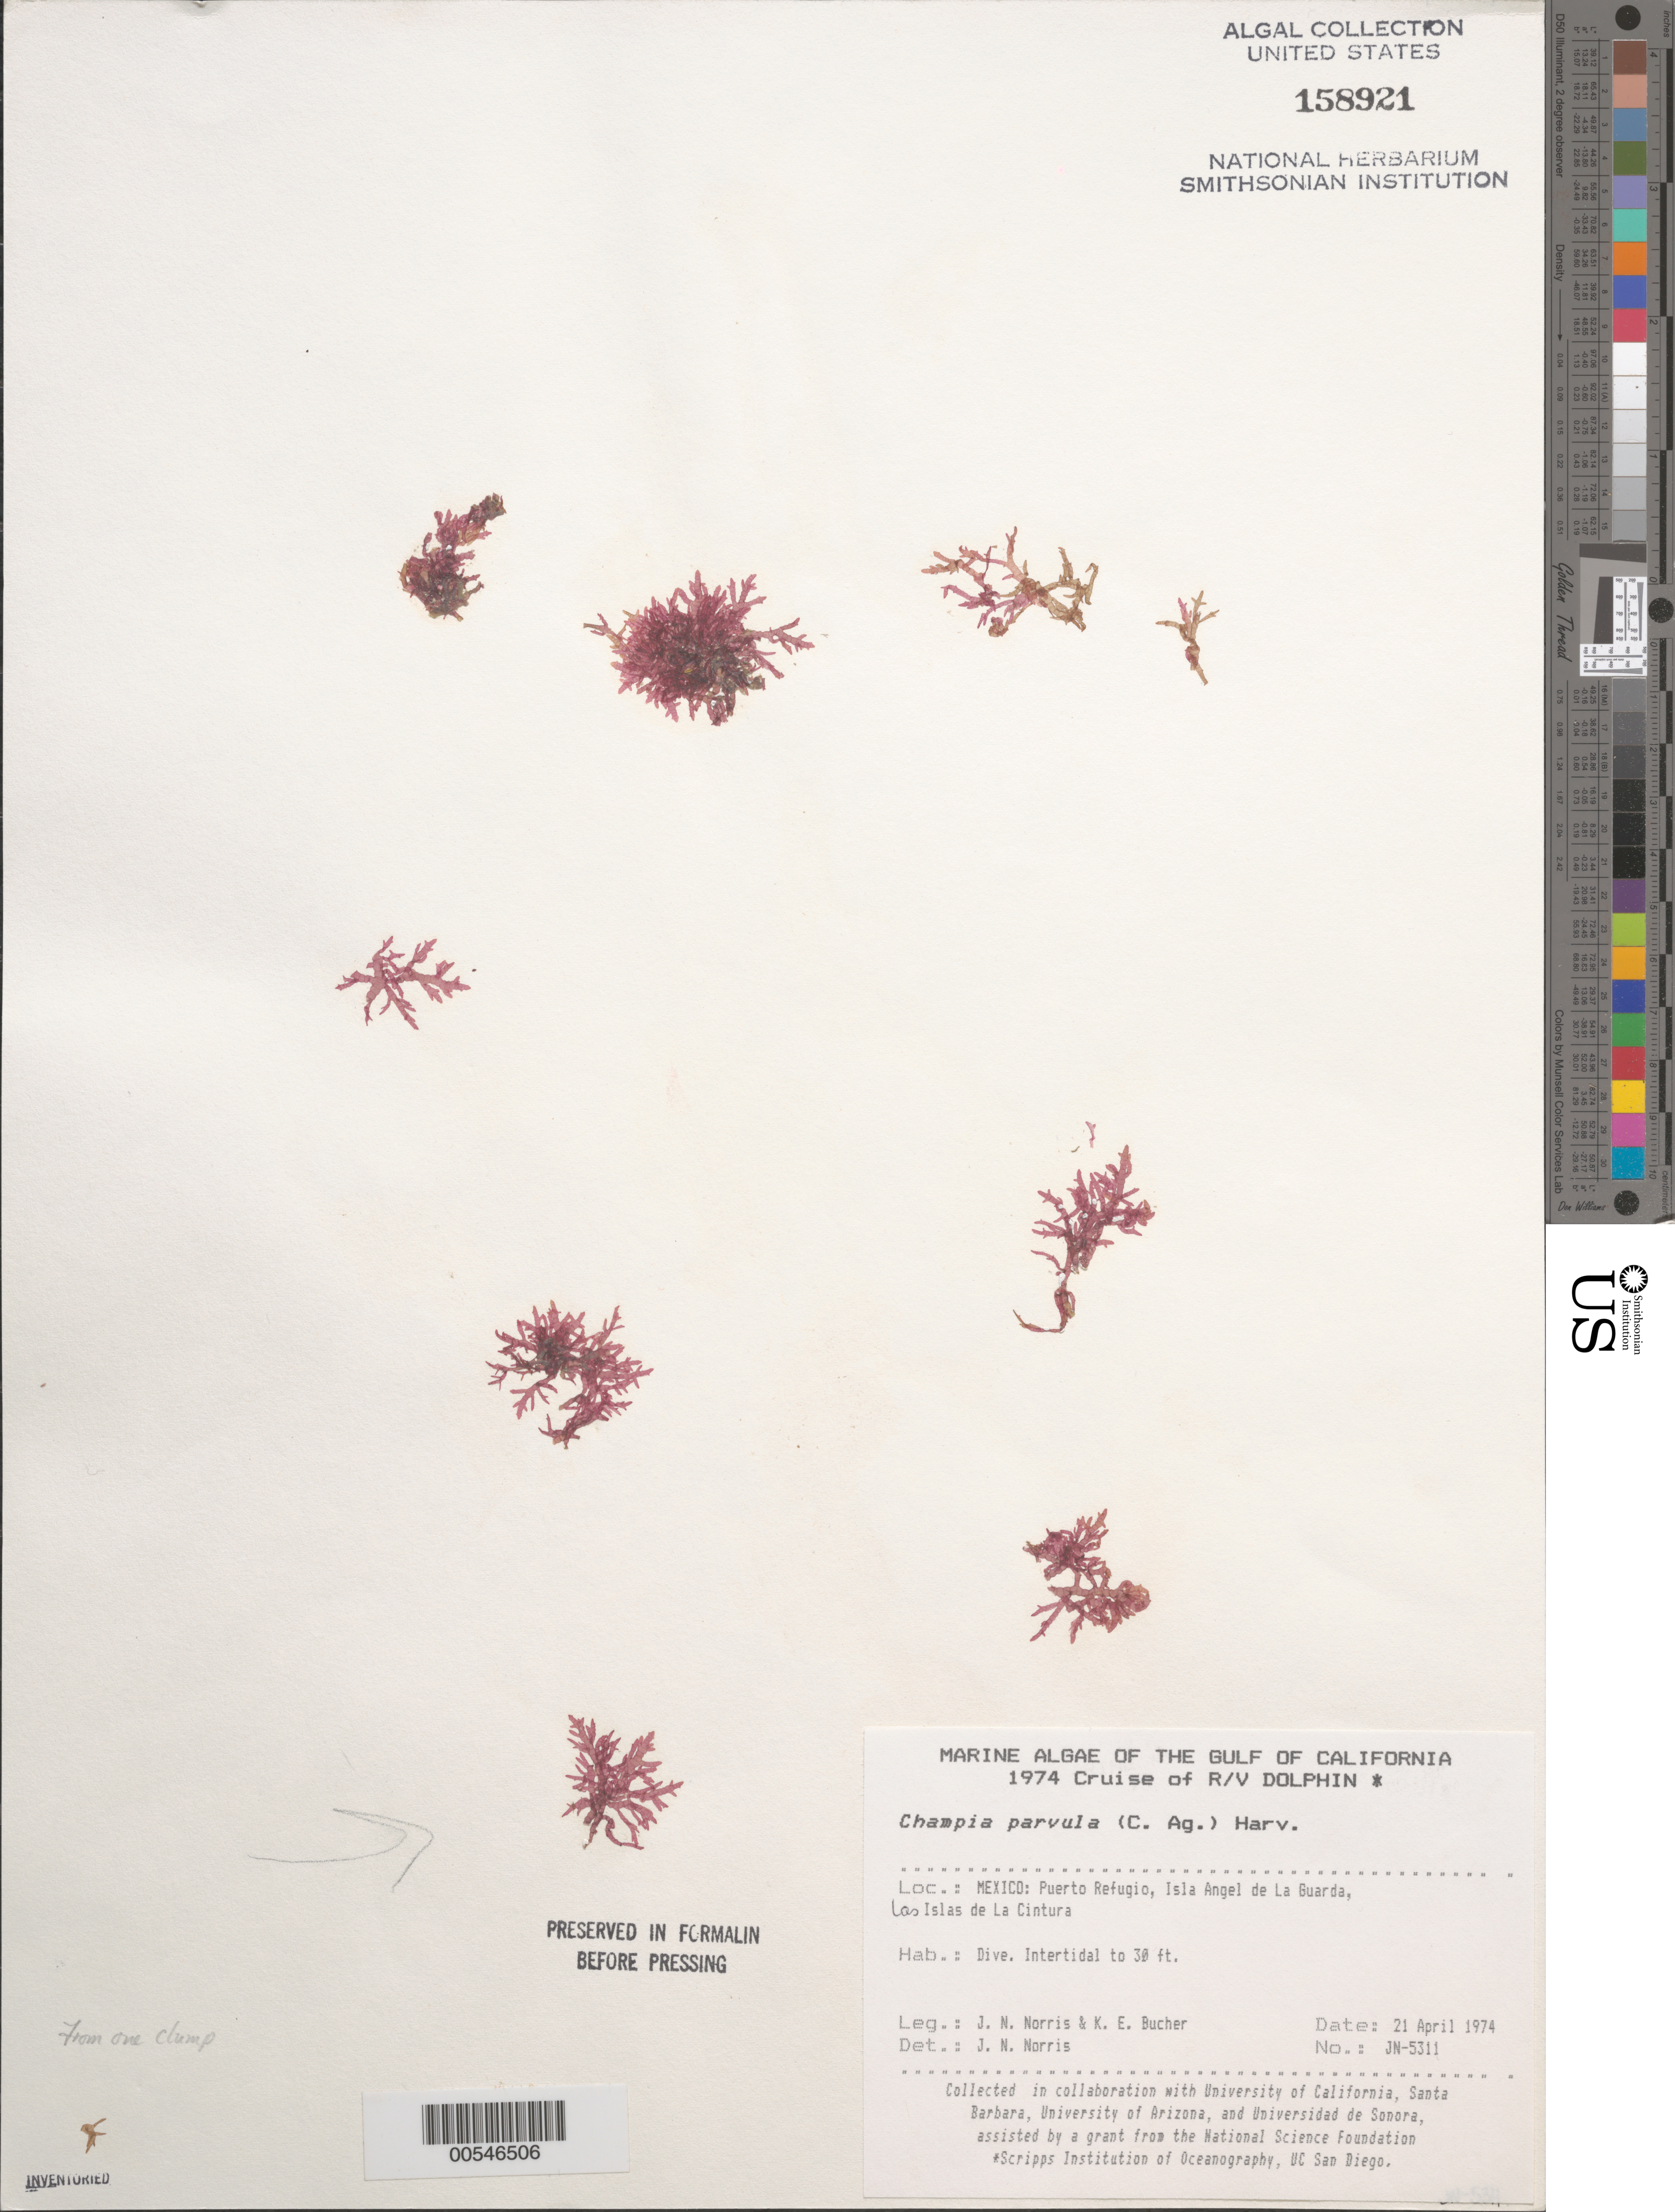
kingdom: Plantae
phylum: Rhodophyta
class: Florideophyceae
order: Rhodymeniales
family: Champiaceae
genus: Champia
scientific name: Champia parvula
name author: (C. Agardh) Harv.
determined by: Norris, James N.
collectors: J. N. Norris & K. E. Bucher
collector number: JN-5311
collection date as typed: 21 Apr 1974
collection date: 1974-04-21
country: Mexico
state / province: Baja California Norte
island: Isla Angel de la Guarda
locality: Puerto Refugio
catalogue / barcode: US 158921